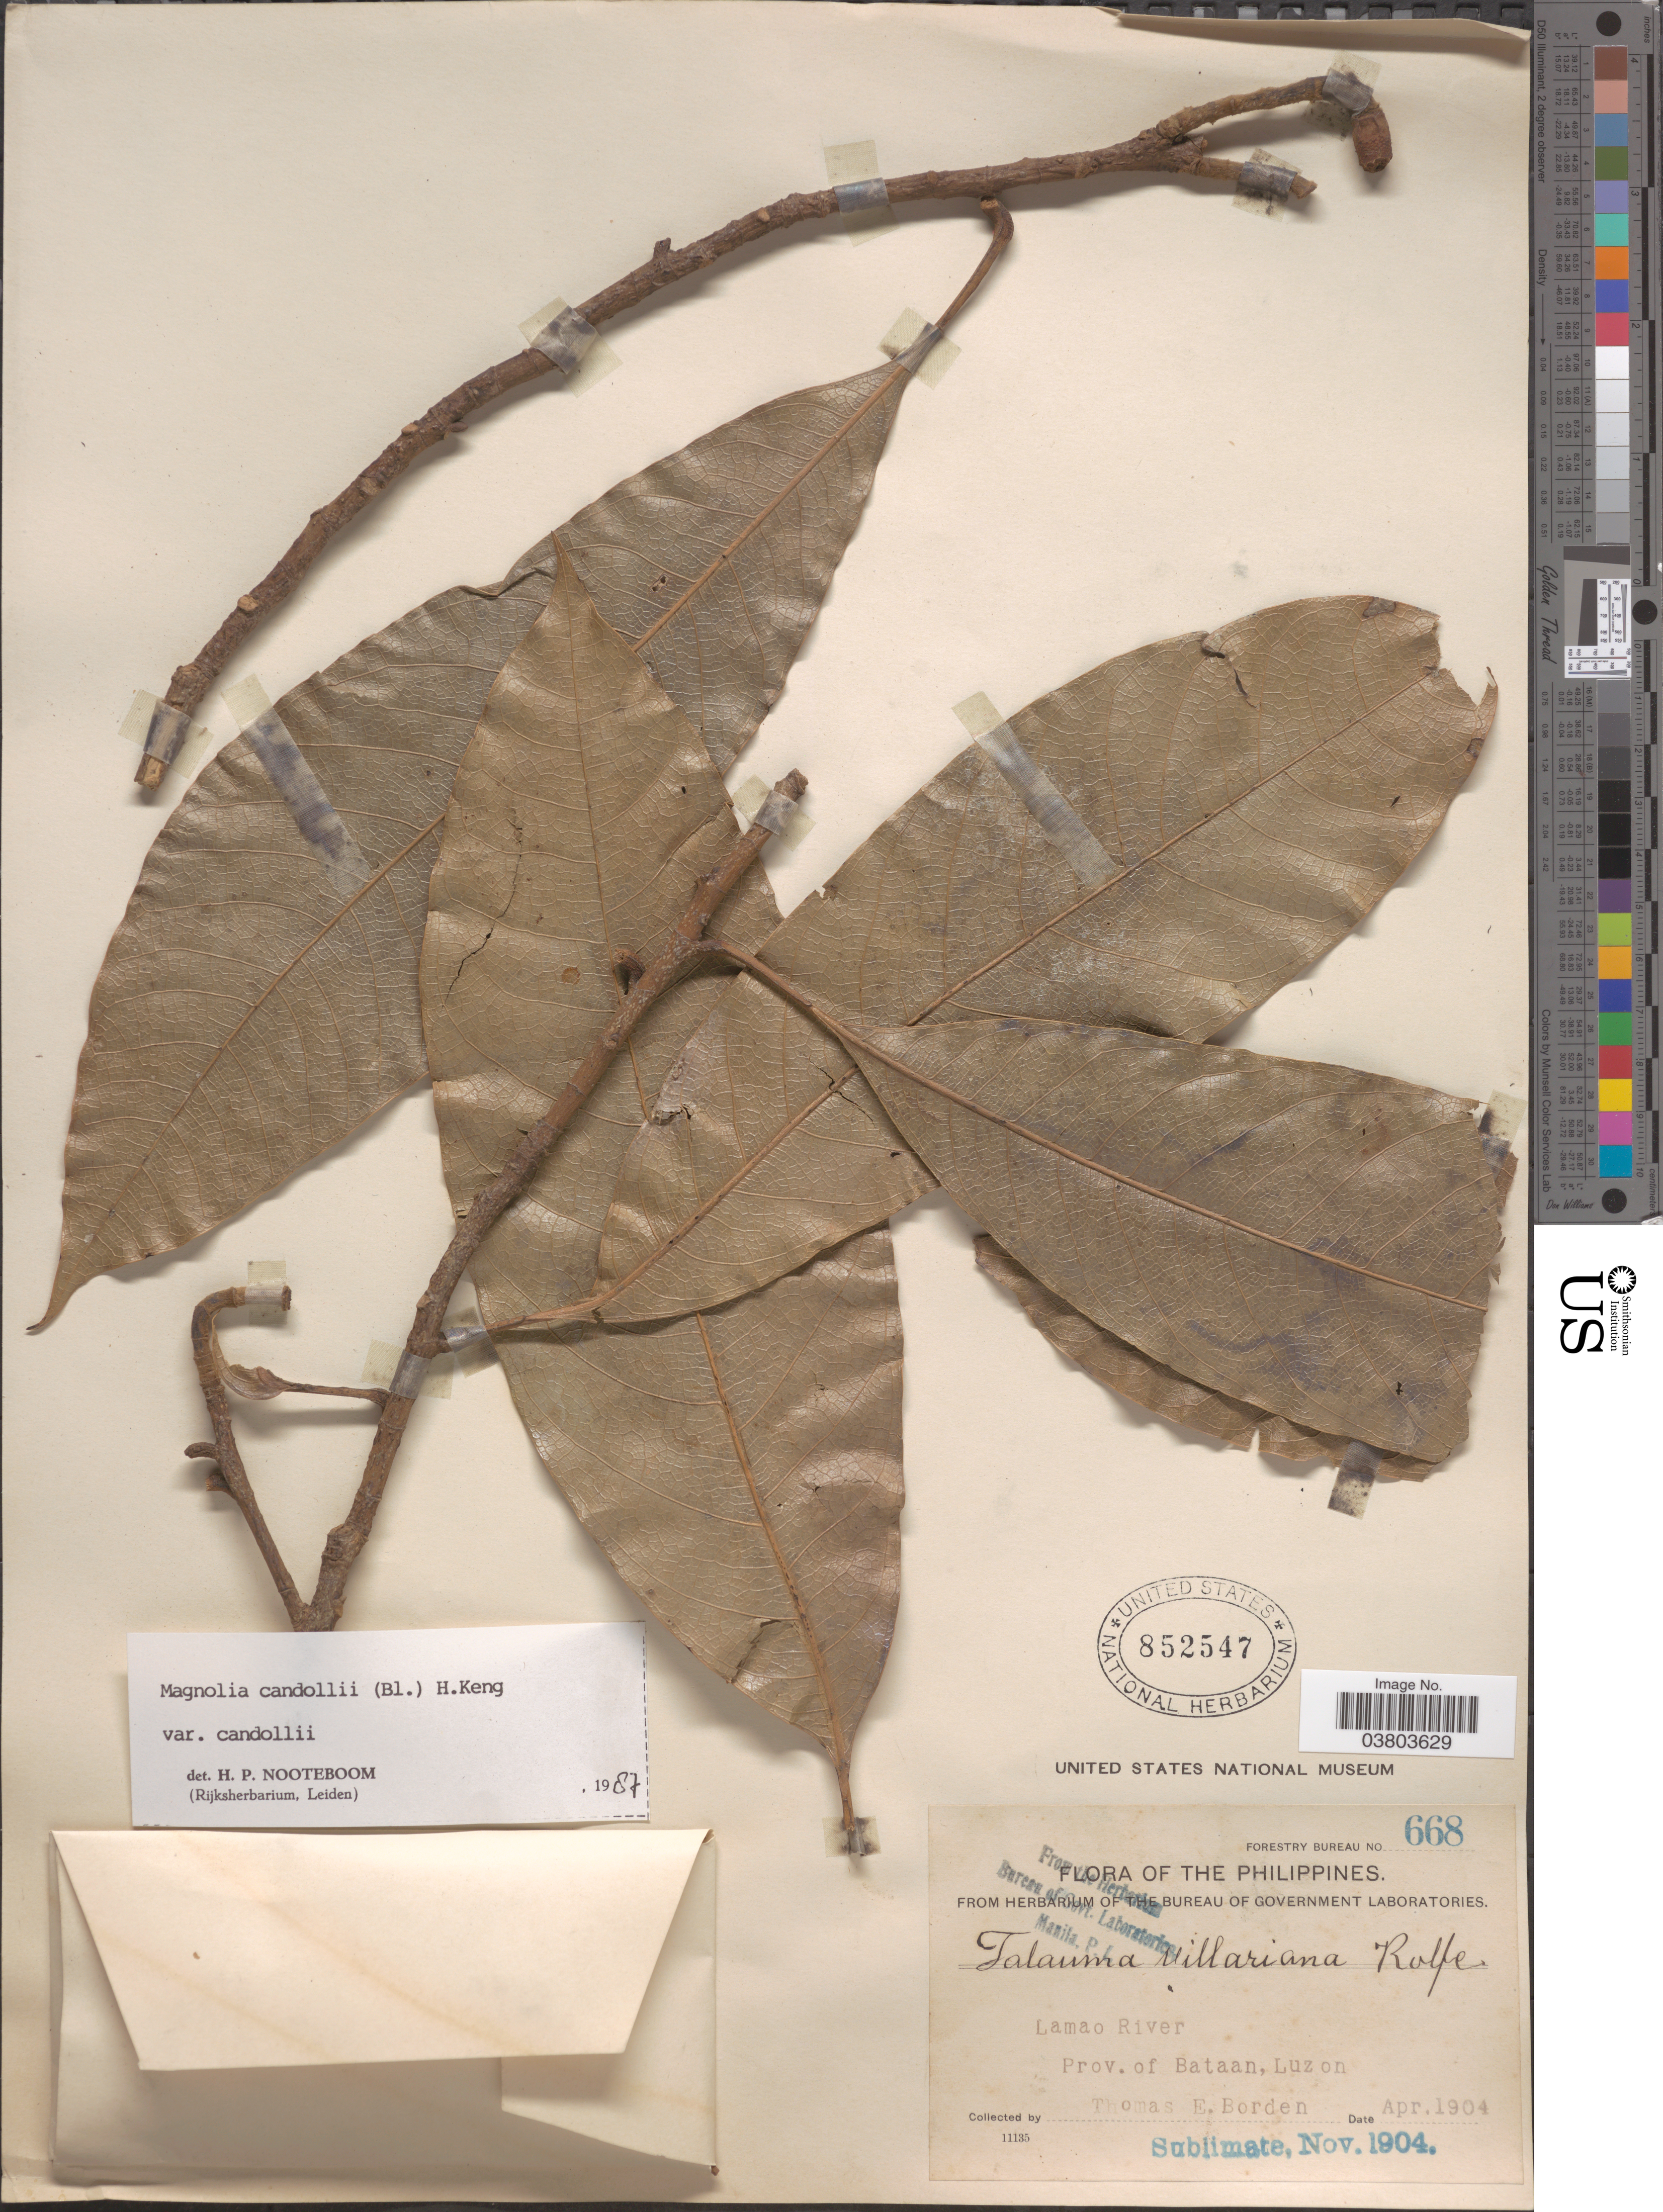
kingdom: Plantae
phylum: Tracheophyta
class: Magnoliopsida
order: Magnoliales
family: Magnoliaceae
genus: Magnolia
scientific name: Magnolia candollei var. candollei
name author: Link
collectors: T. E. Borden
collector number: Forestry Bureau 668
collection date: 1904-04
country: Philippines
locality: Lamao River, Prov. of Bataan, Luzon.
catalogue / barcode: US 852547